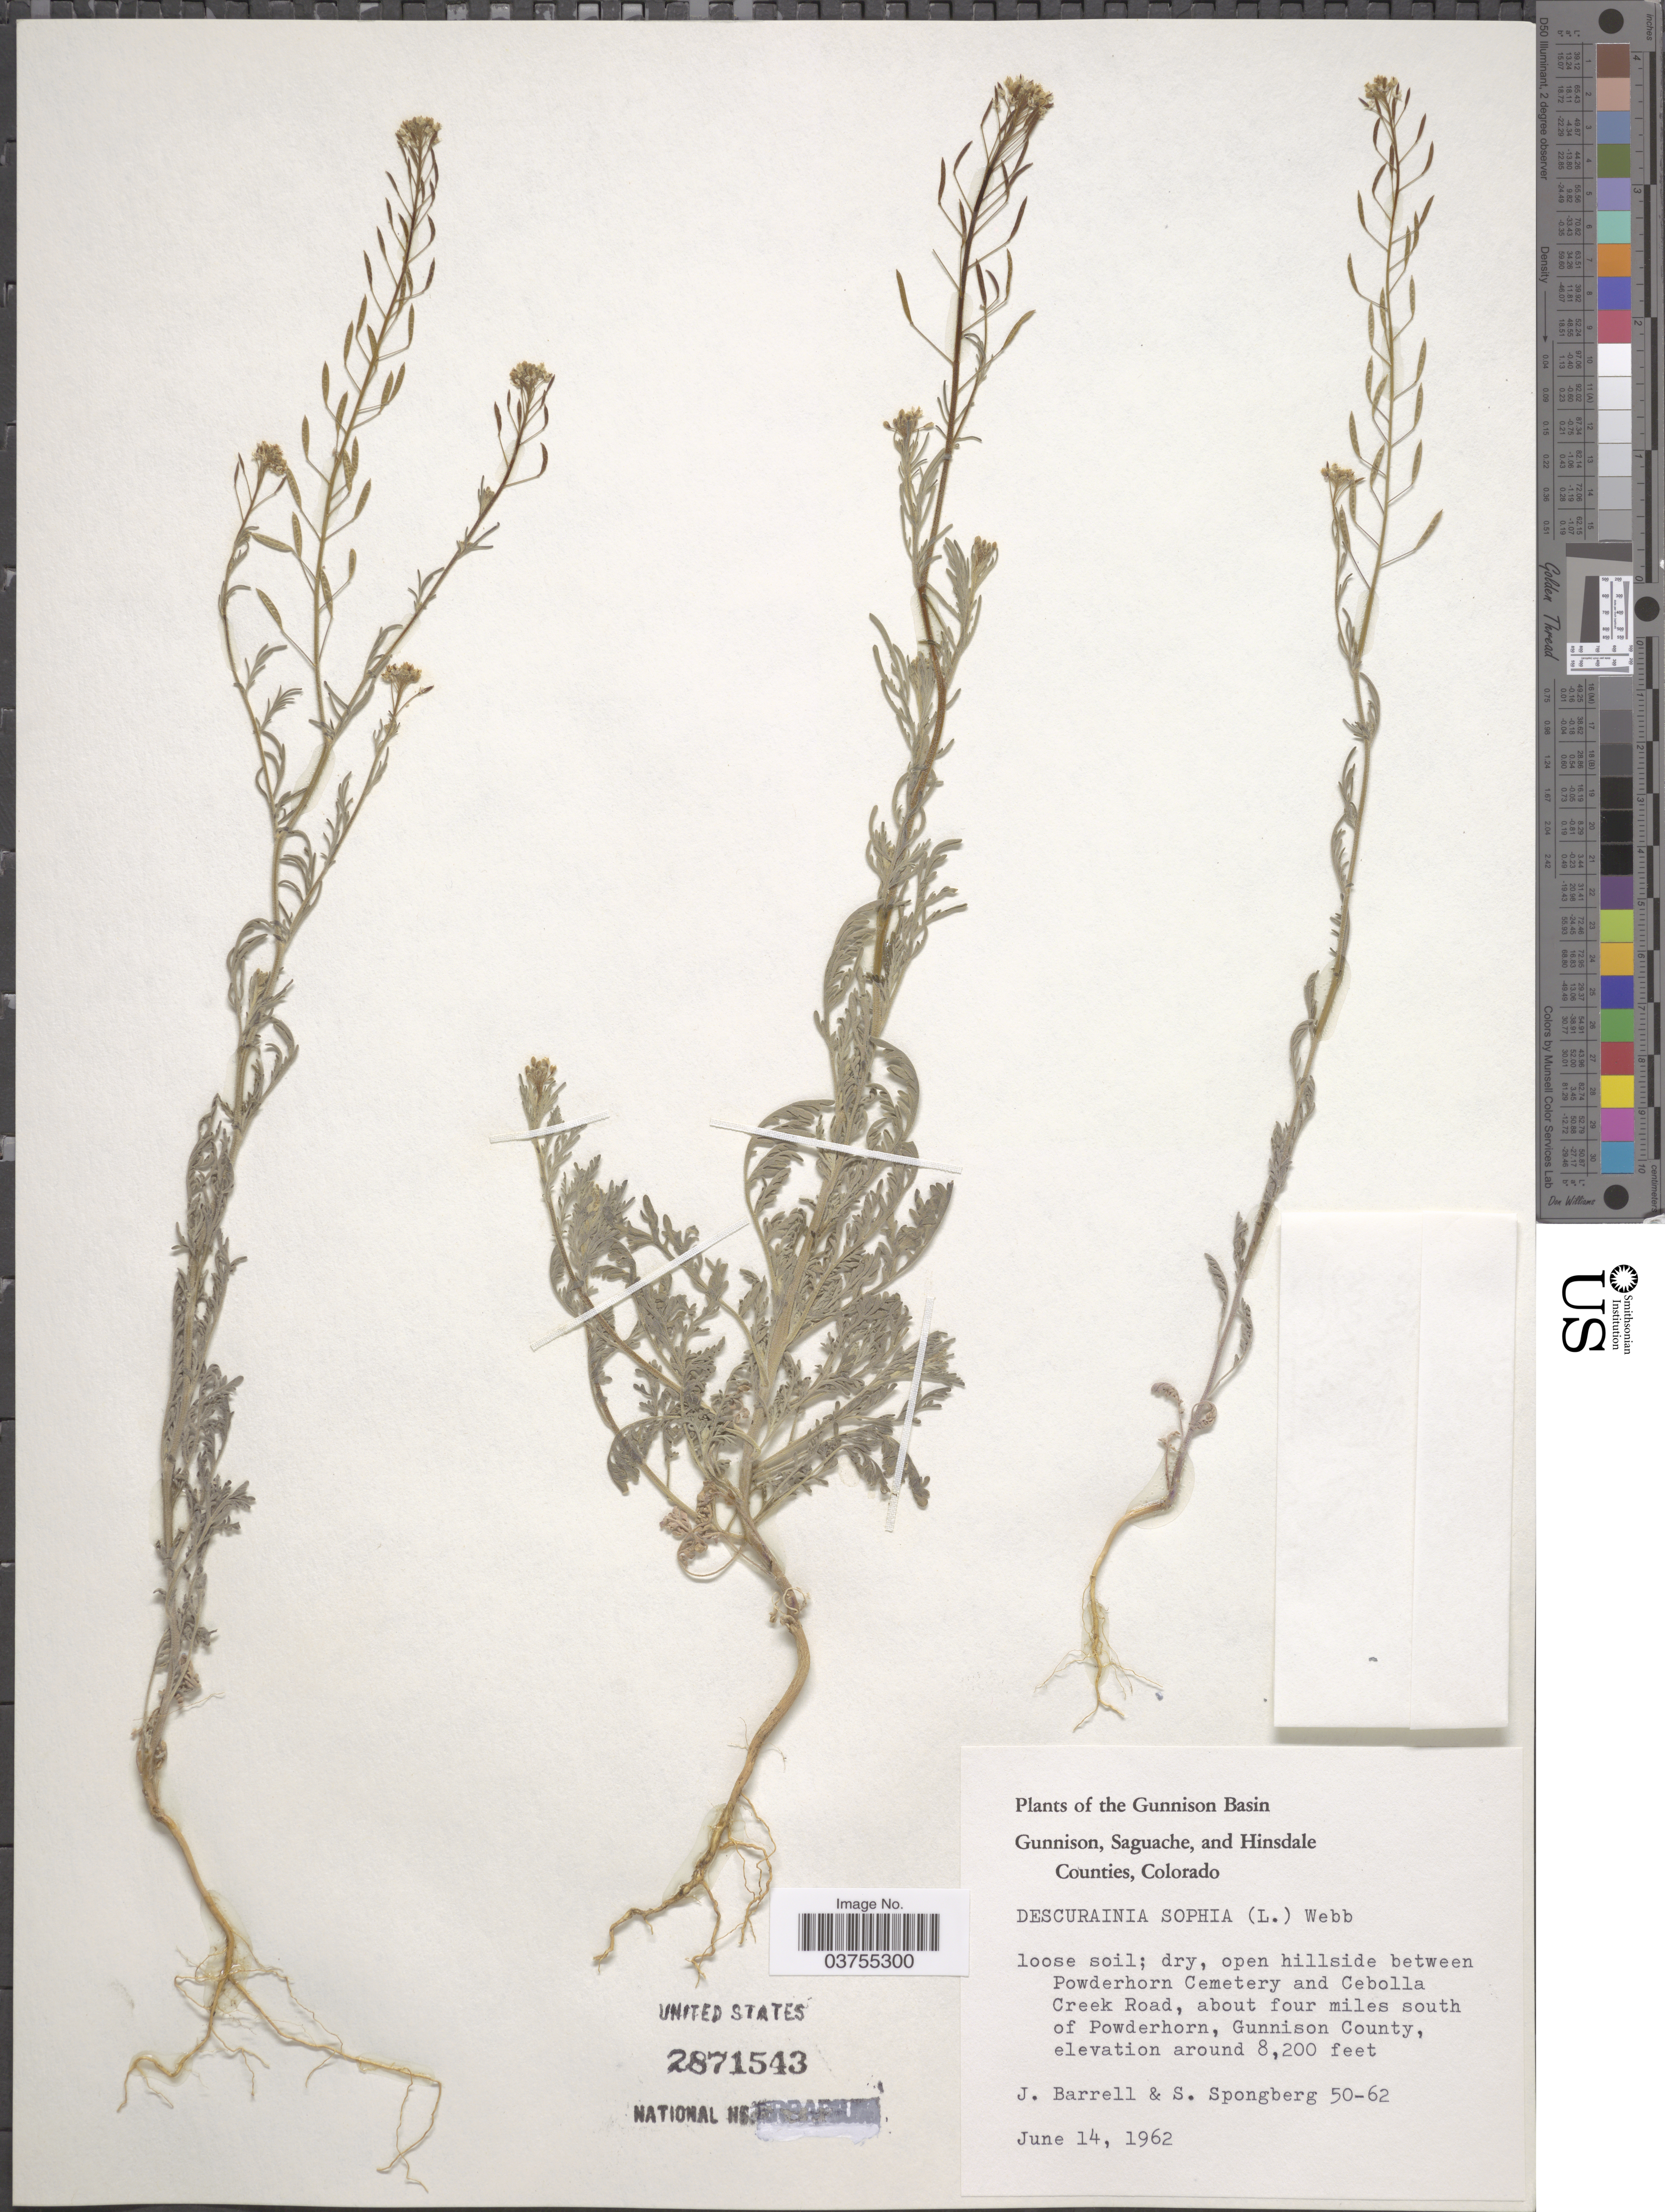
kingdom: Plantae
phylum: Tracheophyta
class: Magnoliopsida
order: Brassicales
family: Brassicaceae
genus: Descurainia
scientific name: Descurainia sophia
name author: (L.) Webb ex Prantl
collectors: J. Barrell & S. A.Spongberg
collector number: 50-62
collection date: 1962-06-14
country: United States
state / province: Colorado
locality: The Gunnison Basin. Dry, open hillside between Powderhorn Cemetery and Cebolla Creek Road, about four miles south of Powderhorn, Gunnison County.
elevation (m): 2499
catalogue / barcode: US 2871543